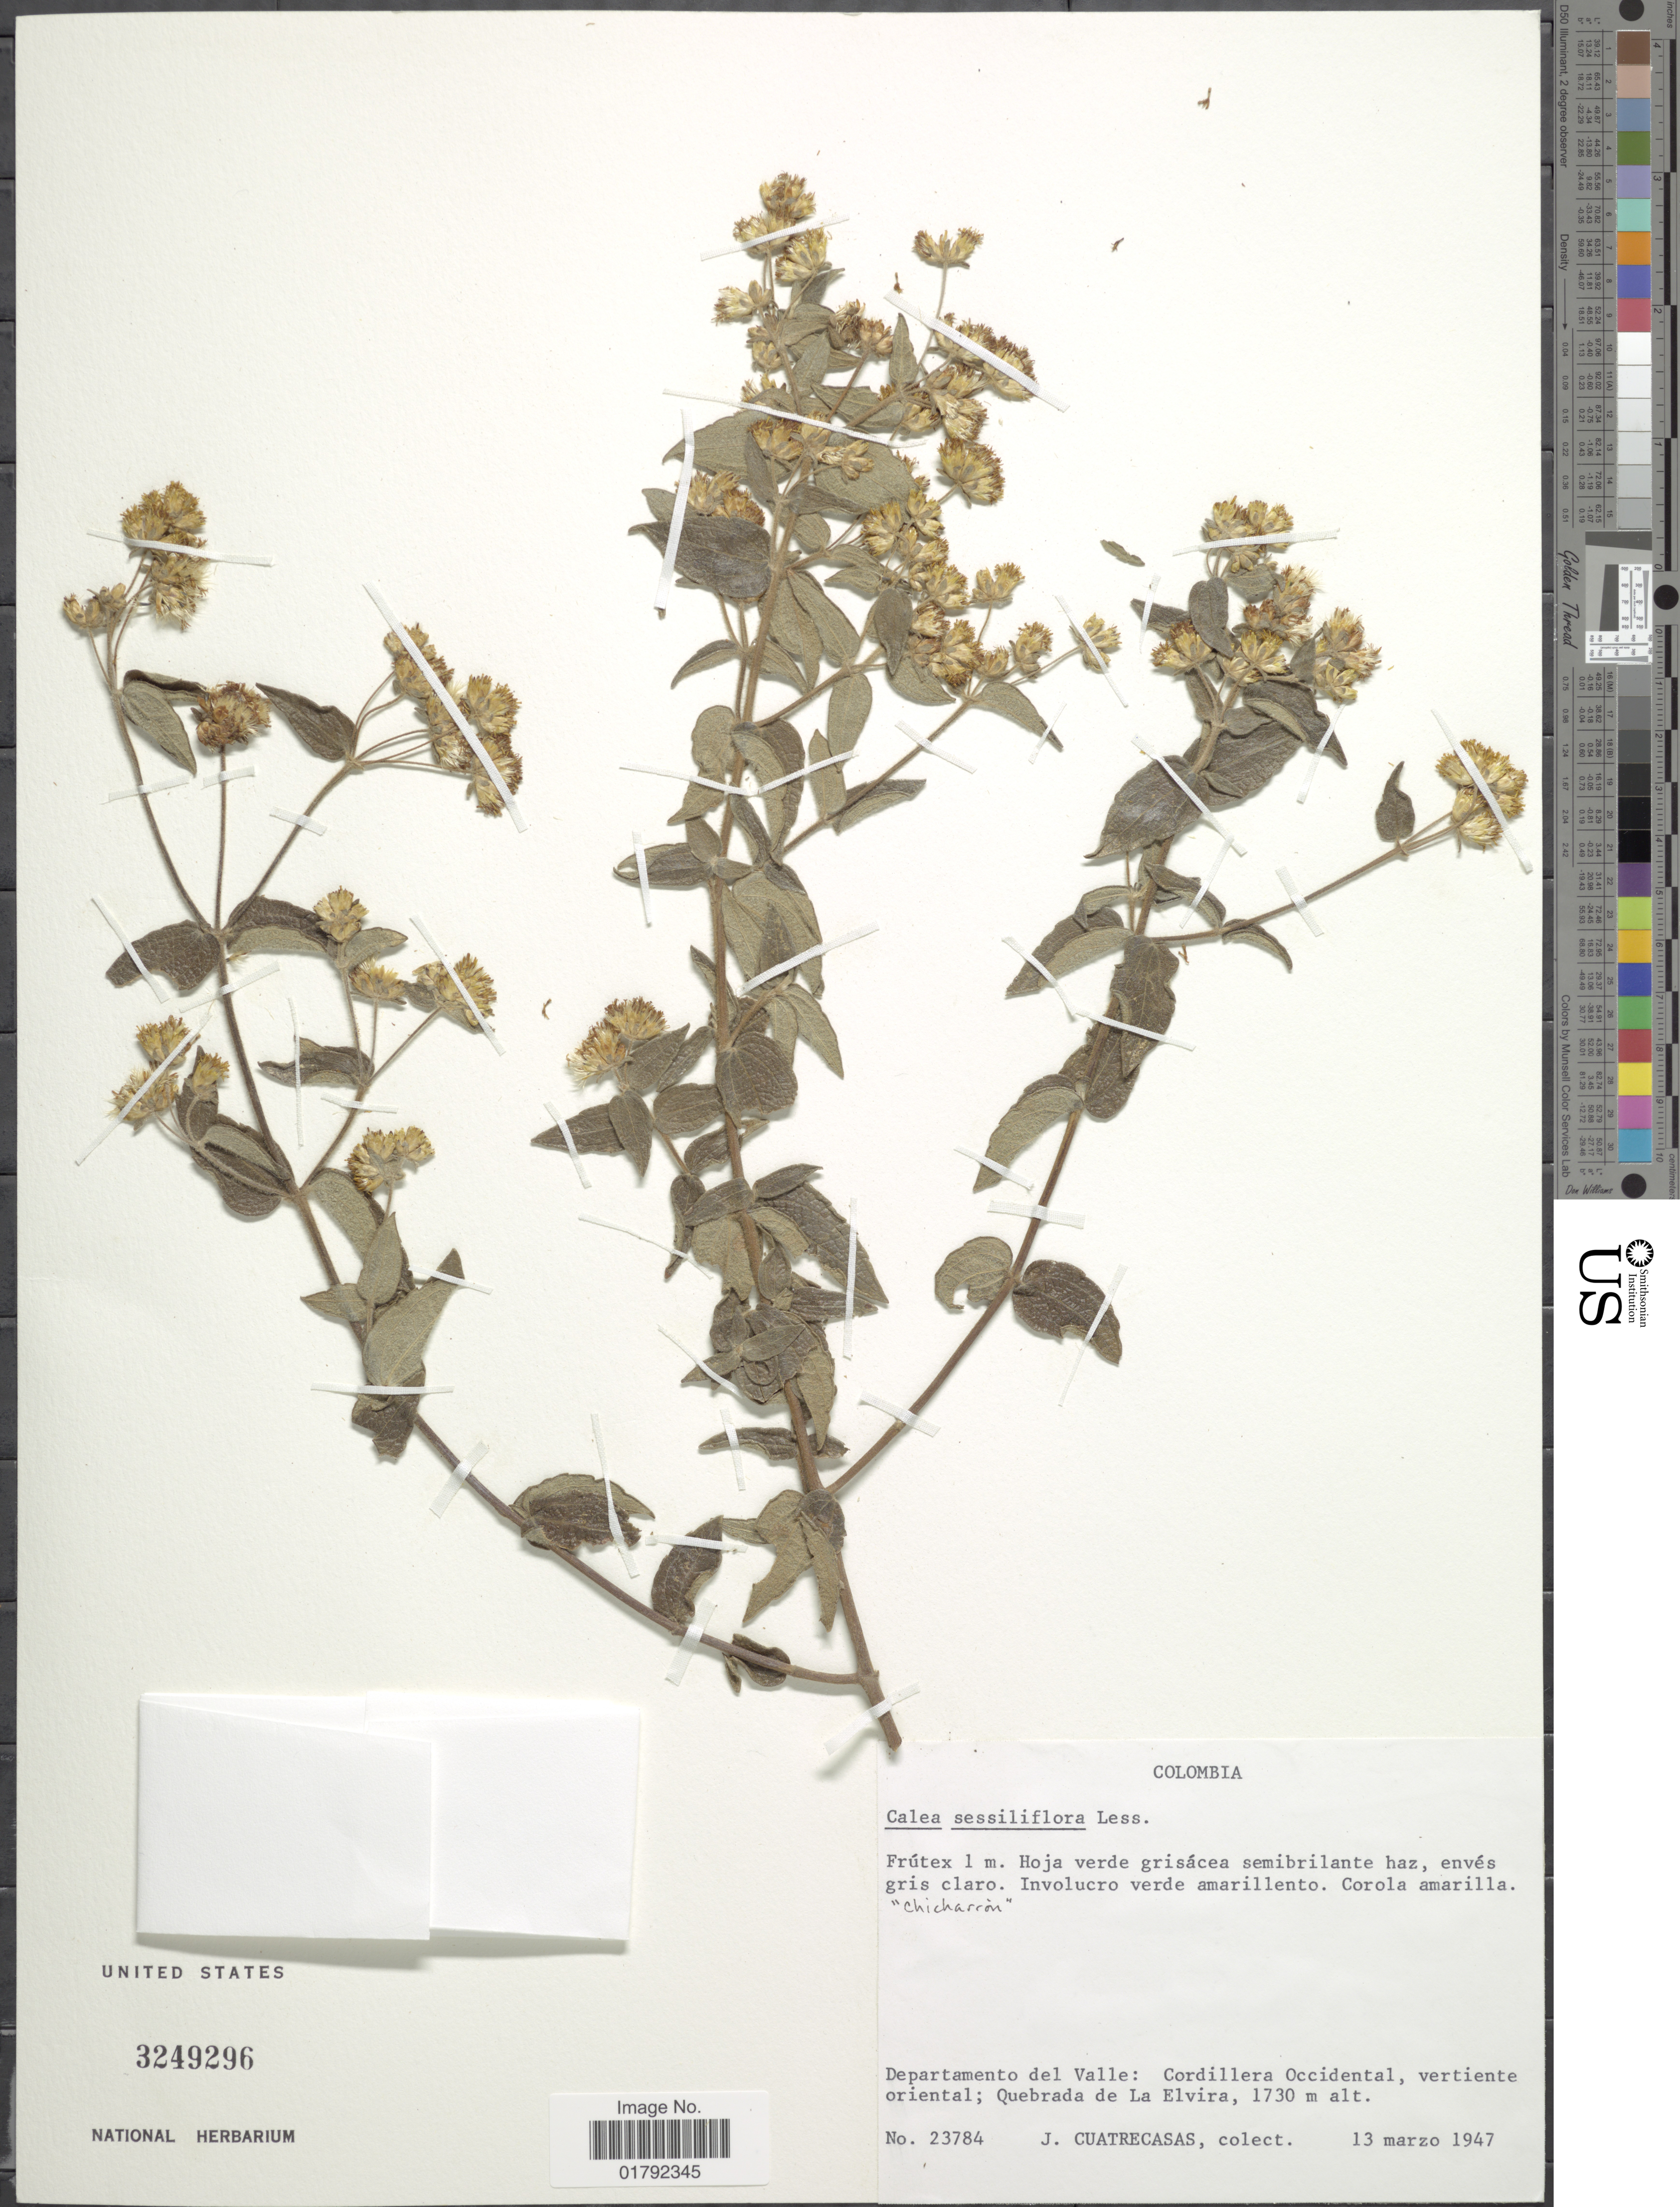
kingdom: Plantae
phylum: Tracheophyta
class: Magnoliopsida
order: Asterales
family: Asteraceae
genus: Calea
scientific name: Calea sessiliflora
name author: Less.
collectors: J. Cuatrecasas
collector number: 23784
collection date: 1947-03-13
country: Colombia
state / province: Valle del Cauca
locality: Del Valle: Cordillera Occidental, vertiente oriental; Quebrada de La Elvira.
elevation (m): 1730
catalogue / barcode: US 3249296